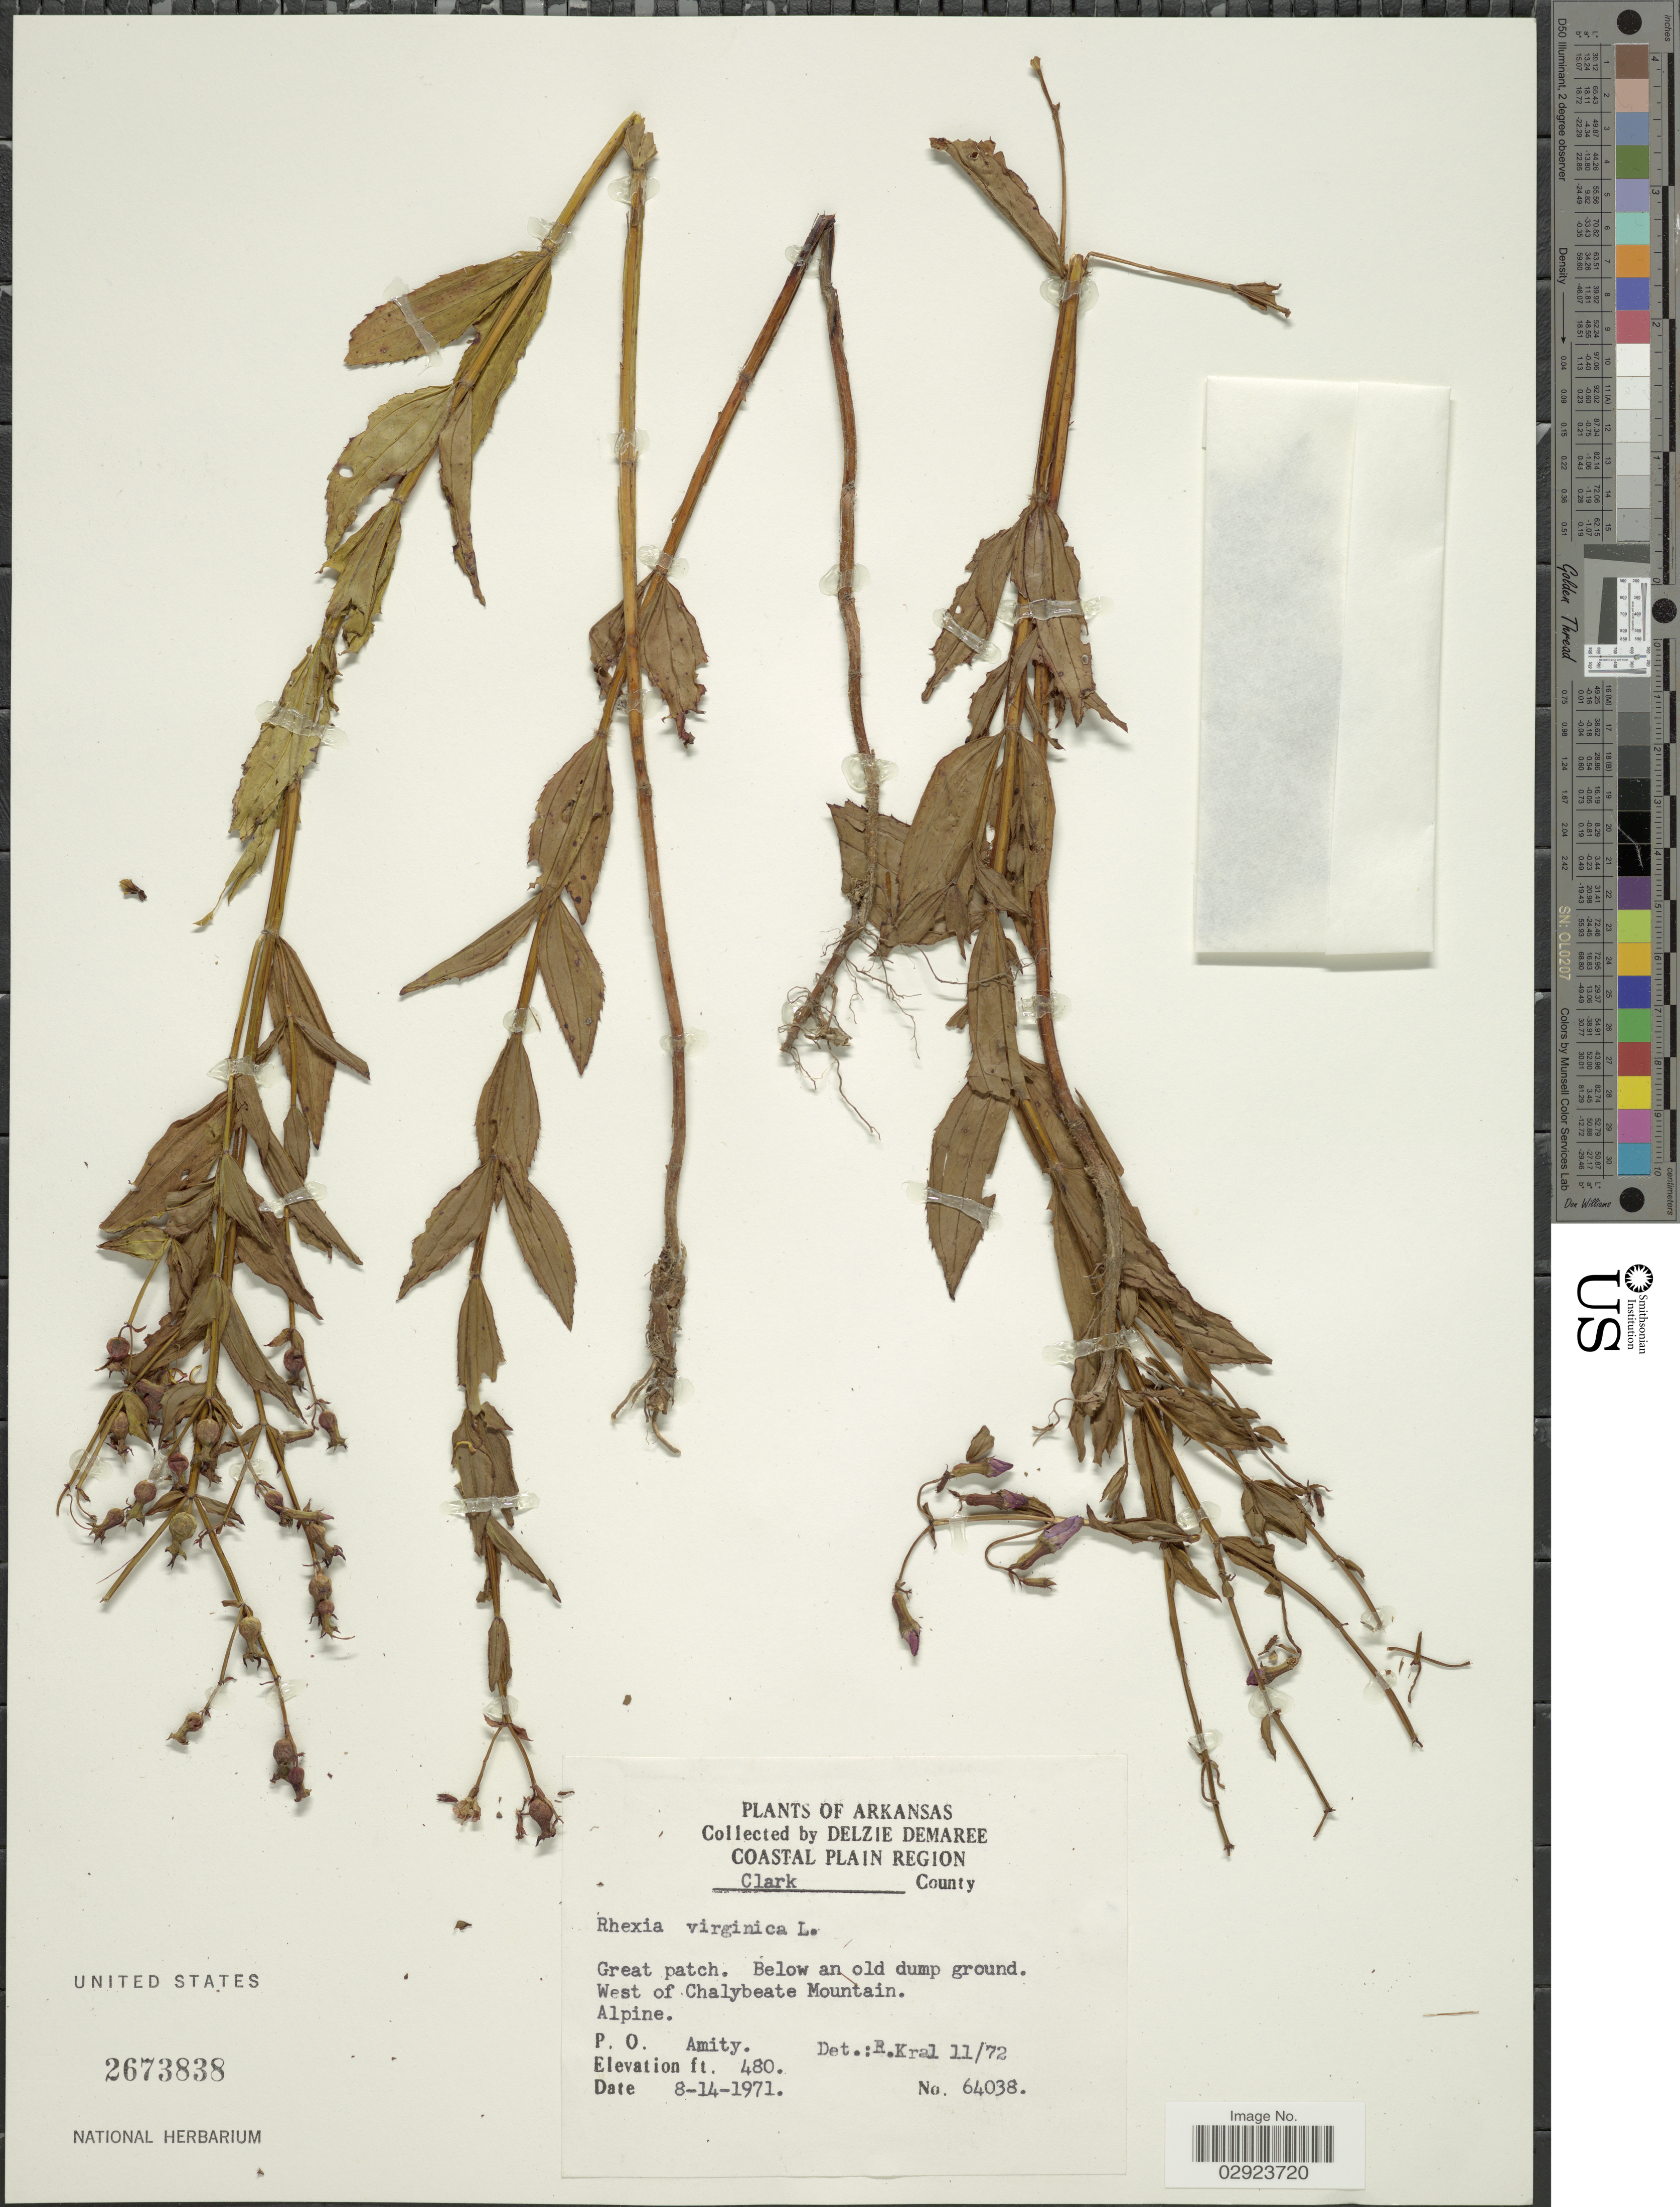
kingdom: Plantae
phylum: Tracheophyta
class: Magnoliopsida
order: Myrtales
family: Melastomataceae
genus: Rhexia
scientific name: Rhexia virginica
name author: L.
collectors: D. Demaree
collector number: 64038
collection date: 1971-08-14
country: United States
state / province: Arkansas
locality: Coastal Plain Region. Clark County. West of Chalybeate Mountain. P. O. Amity.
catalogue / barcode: US 2673838